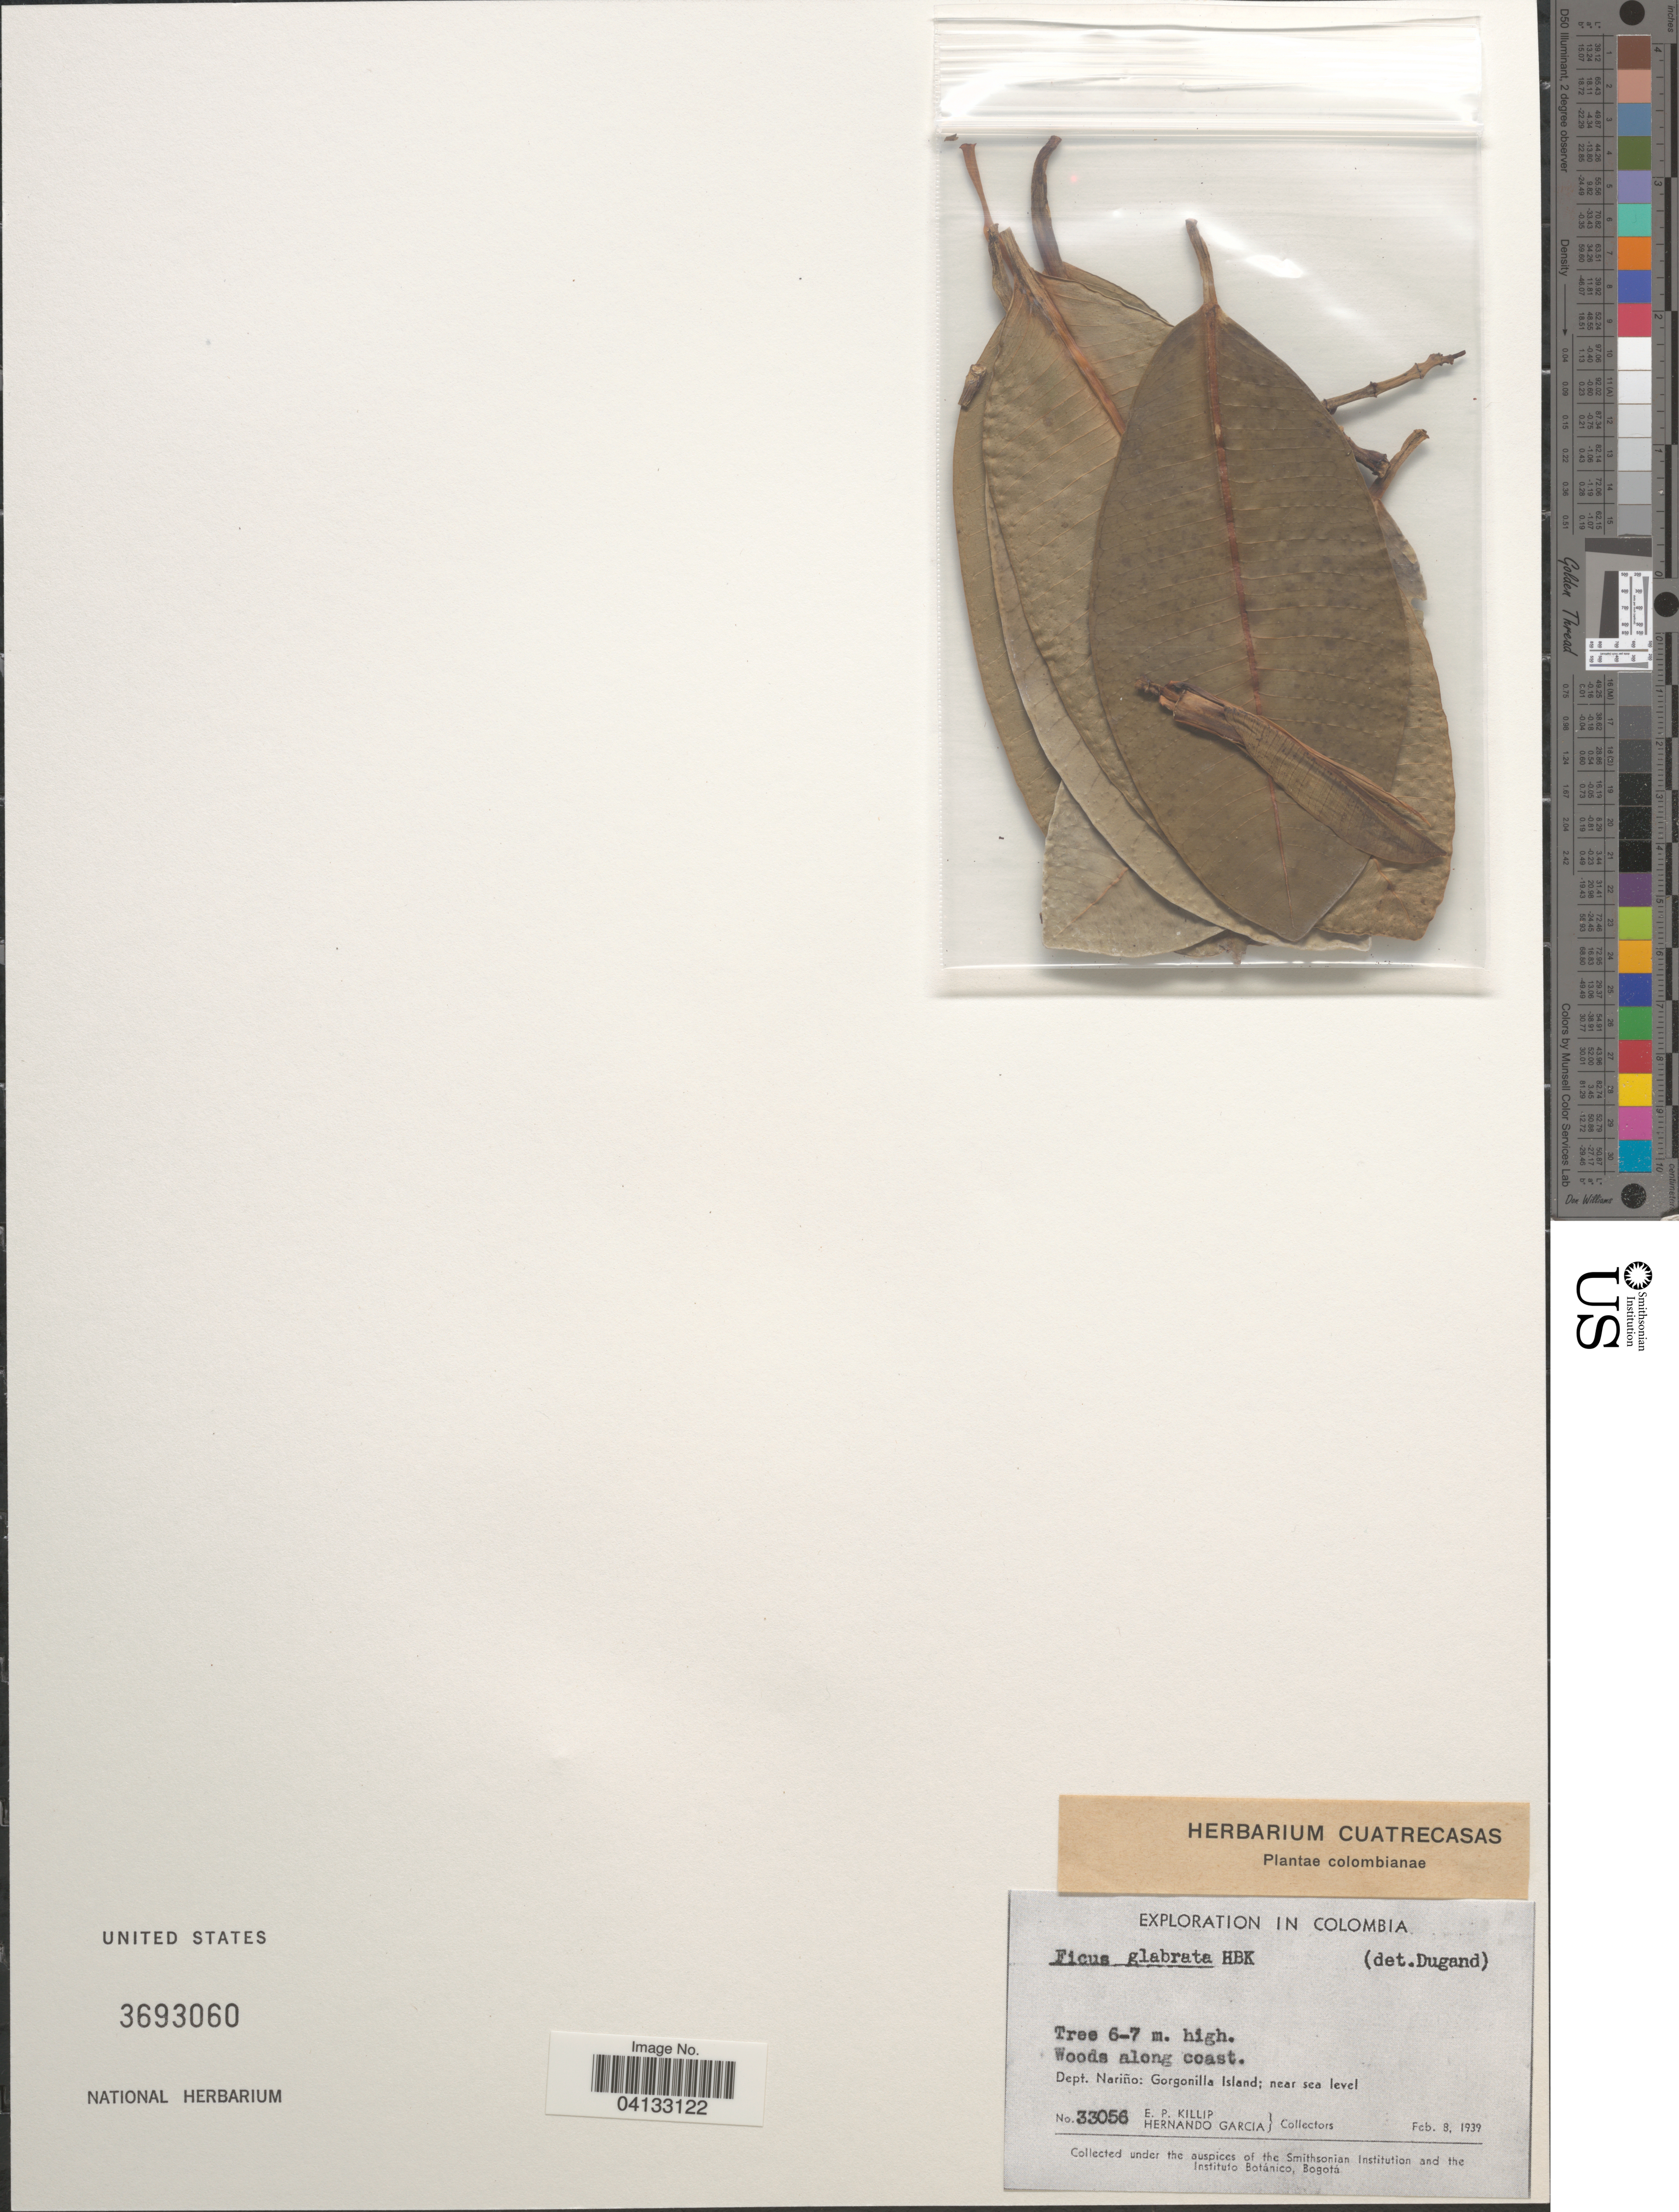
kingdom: Plantae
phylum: Tracheophyta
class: Magnoliopsida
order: Rosales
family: Moraceae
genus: Ficus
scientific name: Ficus glabrata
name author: Kunth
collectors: E. P. Killip & H. Garcia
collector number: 33056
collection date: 1939-02-08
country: Colombia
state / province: Nariño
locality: Exploration in Colombia. Dept. Nariño: Gorgonilla Island.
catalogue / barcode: US 3693060